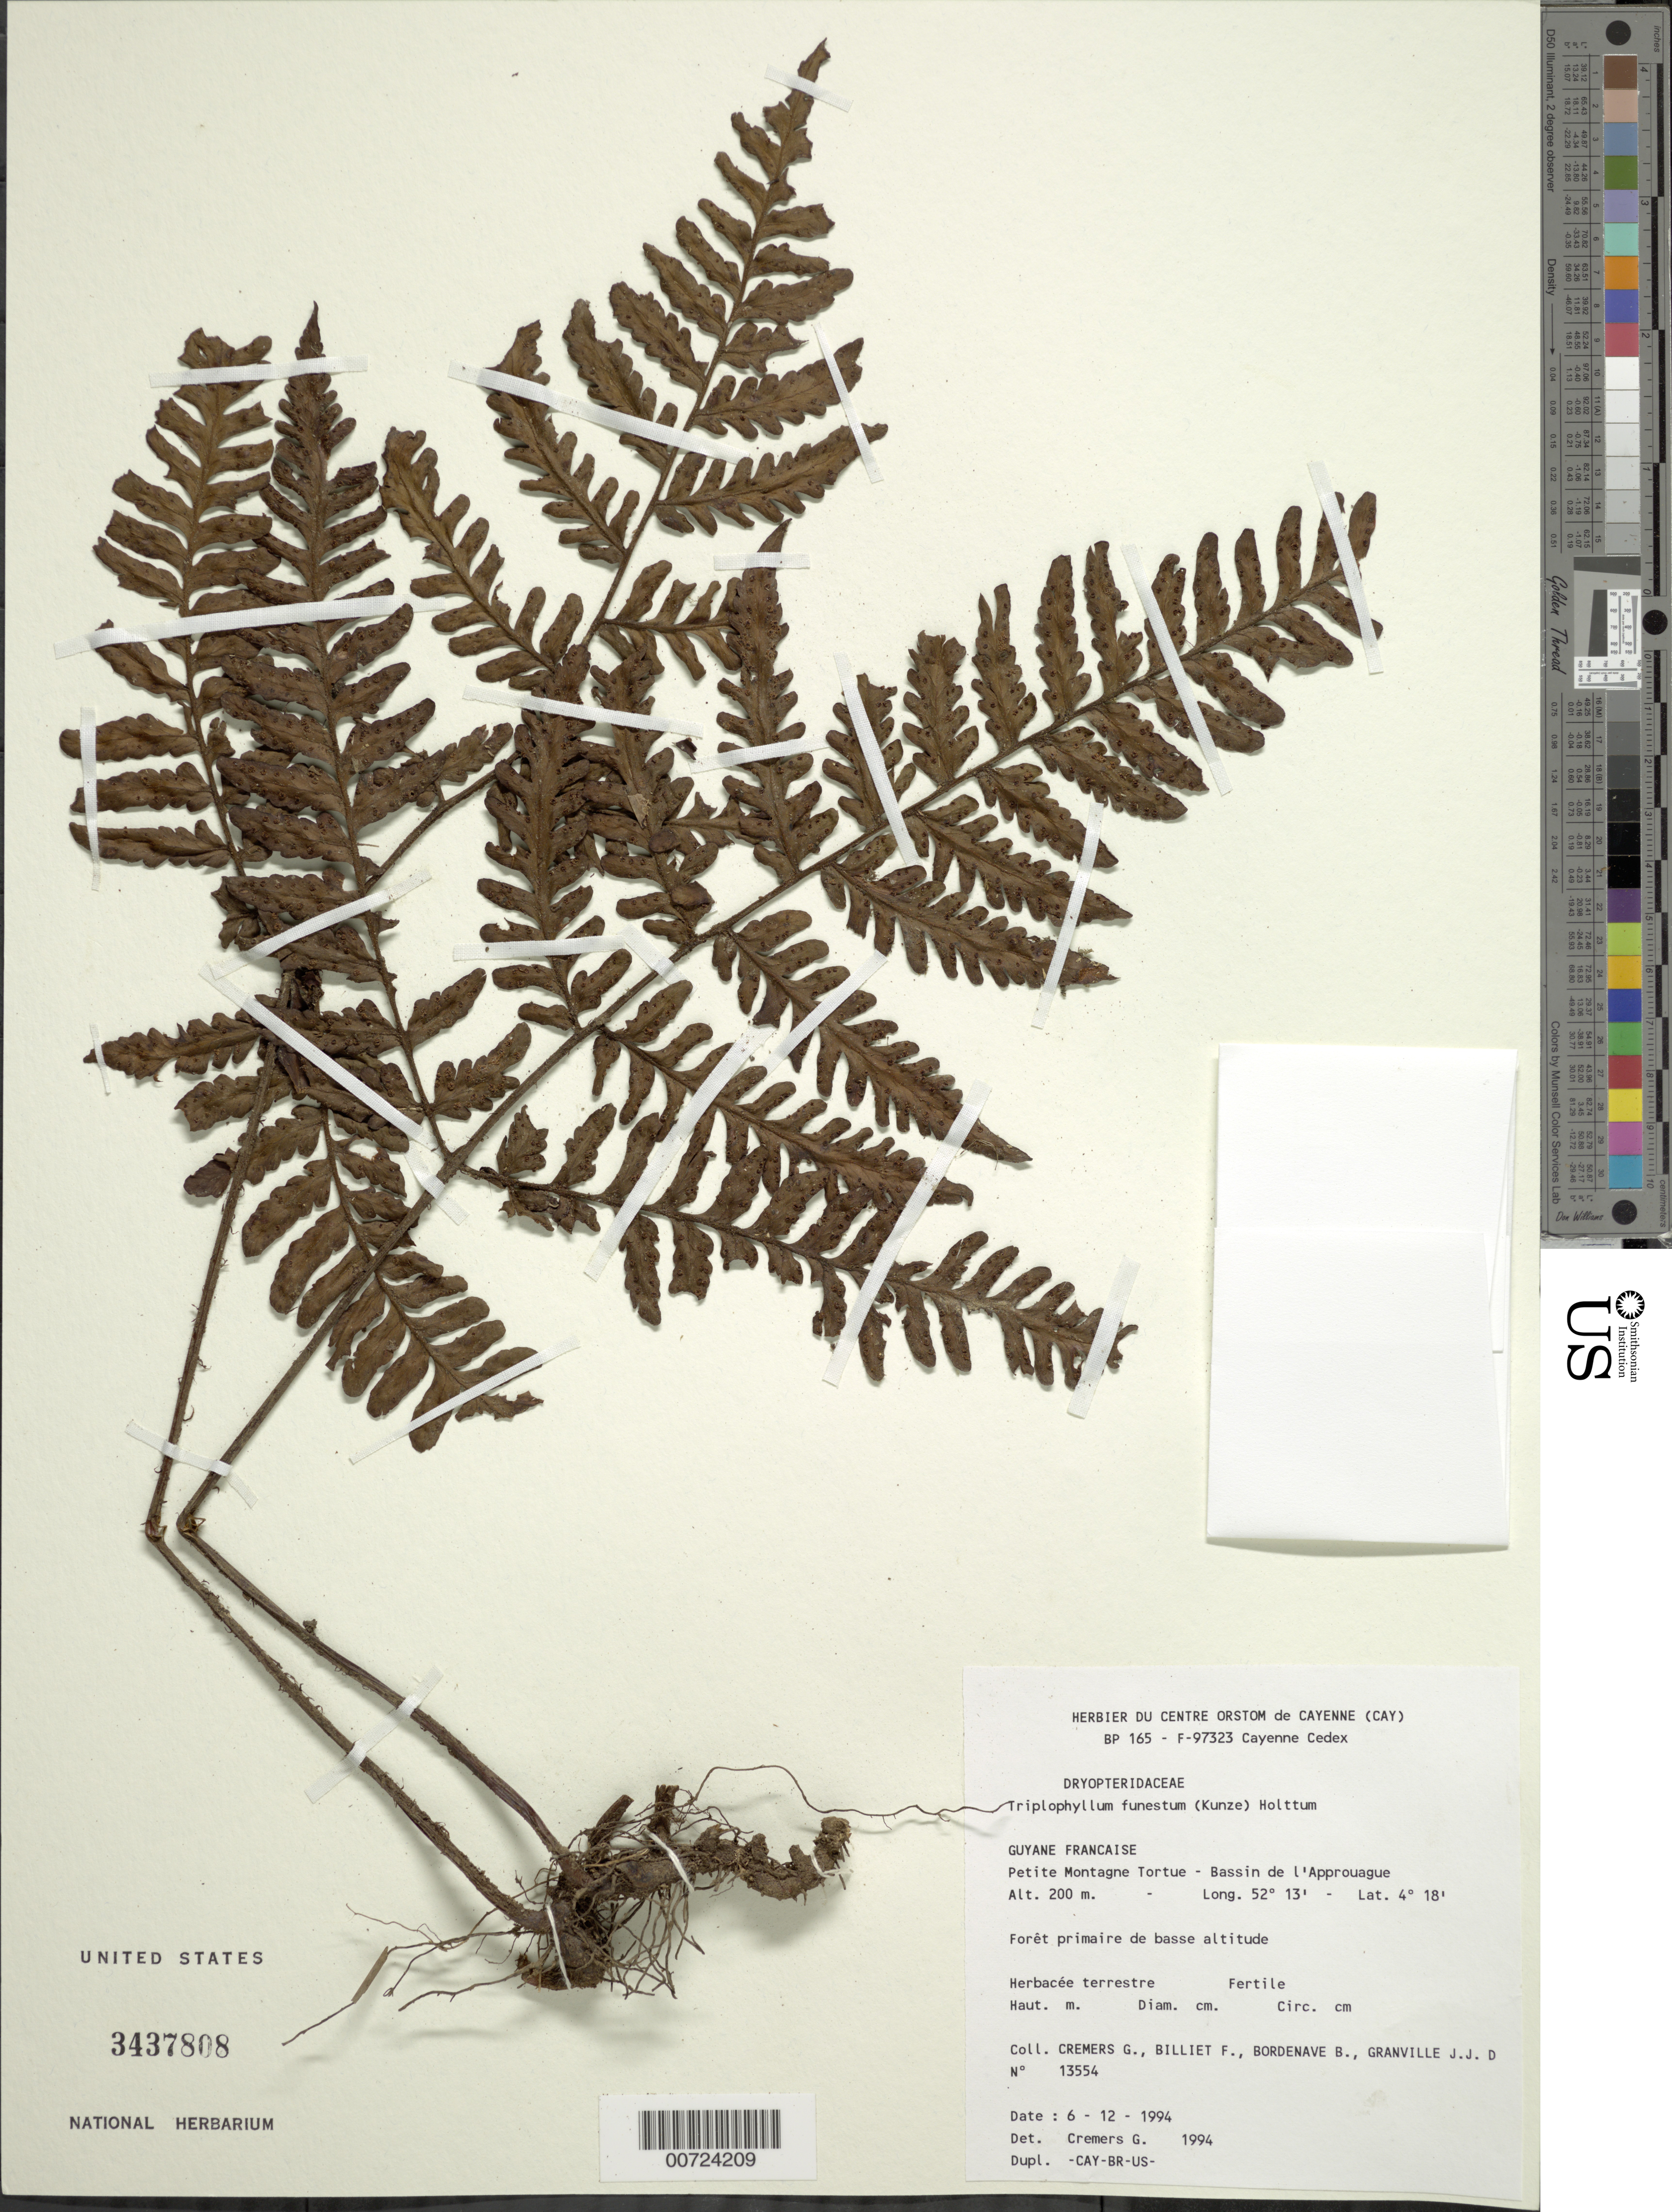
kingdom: Plantae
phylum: Tracheophyta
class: Polypodiopsida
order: Polypodiales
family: Tectariaceae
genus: Triplophyllum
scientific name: Triplophyllum funestum var. funestum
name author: (Kunze) Holttum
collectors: G. Cremers, F. Billiet, B. Bordenave, J.-J. de Granville & B. Jadin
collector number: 13554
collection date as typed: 6-Dec-94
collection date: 1994-12-06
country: French Guiana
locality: Petit Montagne Tortue, Bassin de l'Approuague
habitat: Low primary forest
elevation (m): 200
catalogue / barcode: US 3437808